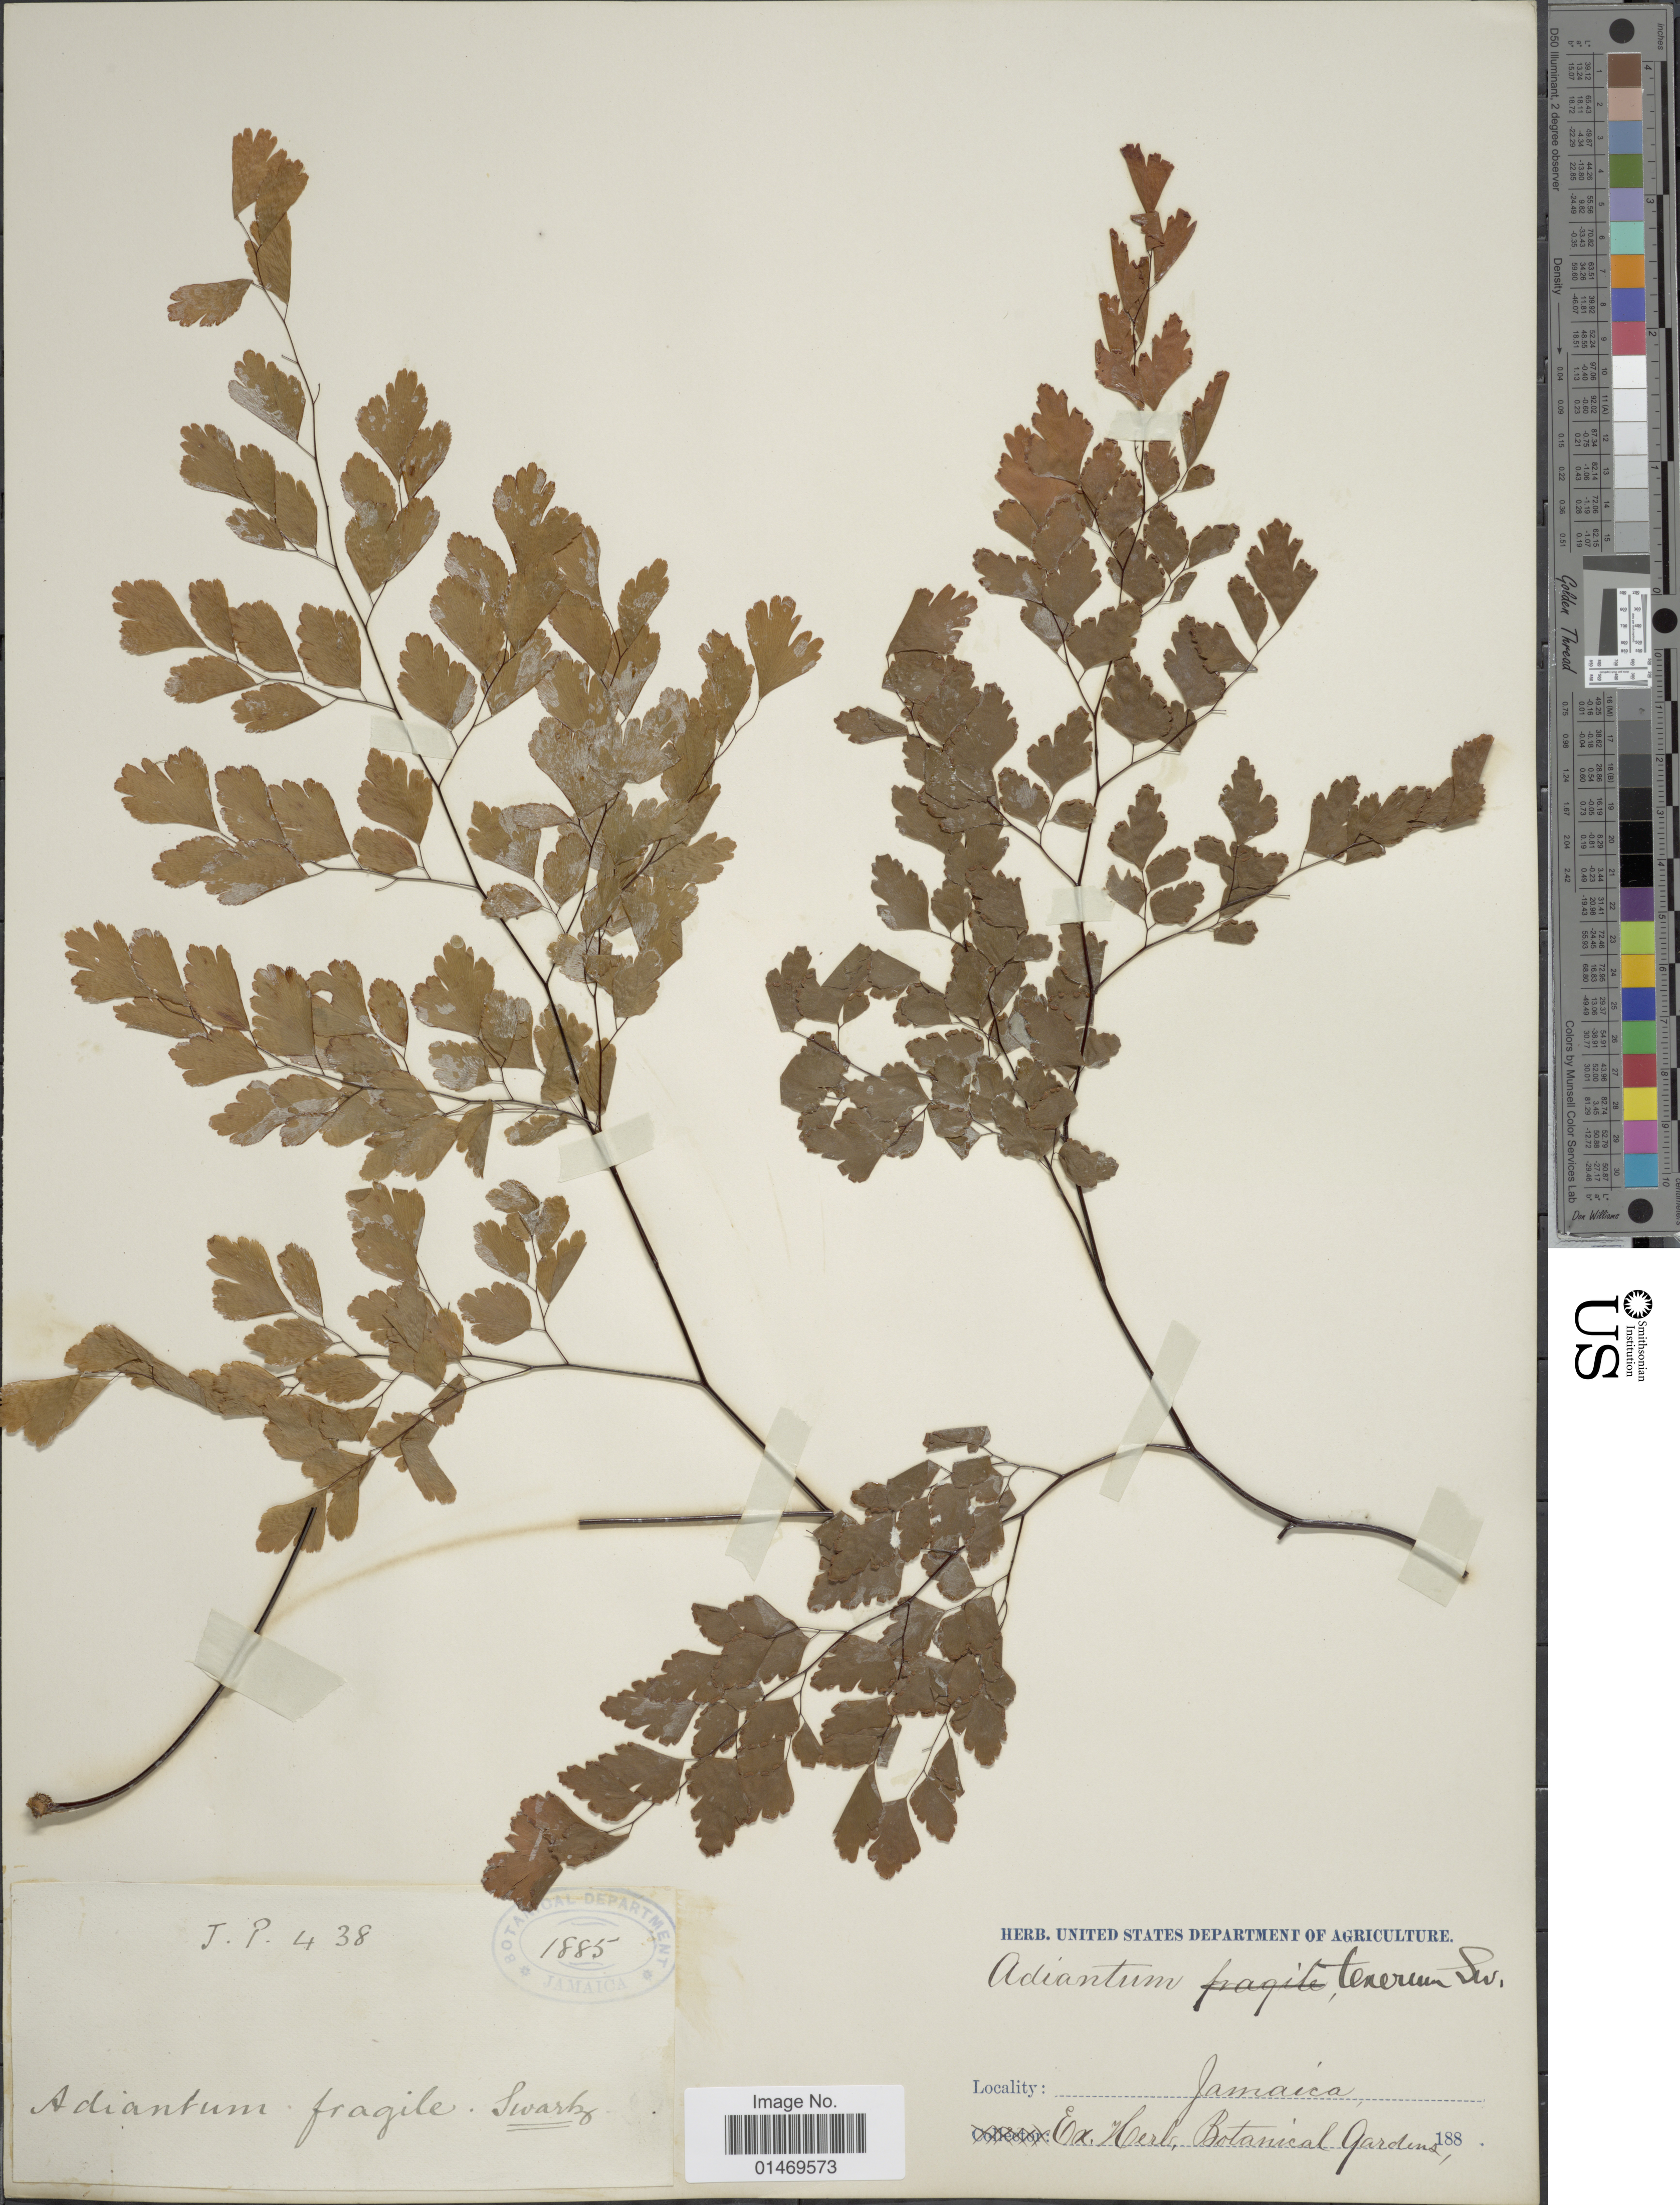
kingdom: Plantae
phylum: Tracheophyta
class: Polypodiopsida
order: Polypodiales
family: Pteridaceae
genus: Adiantum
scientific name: Adiantum tenerum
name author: Sw.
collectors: T. P.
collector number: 438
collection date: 1885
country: Jamaica